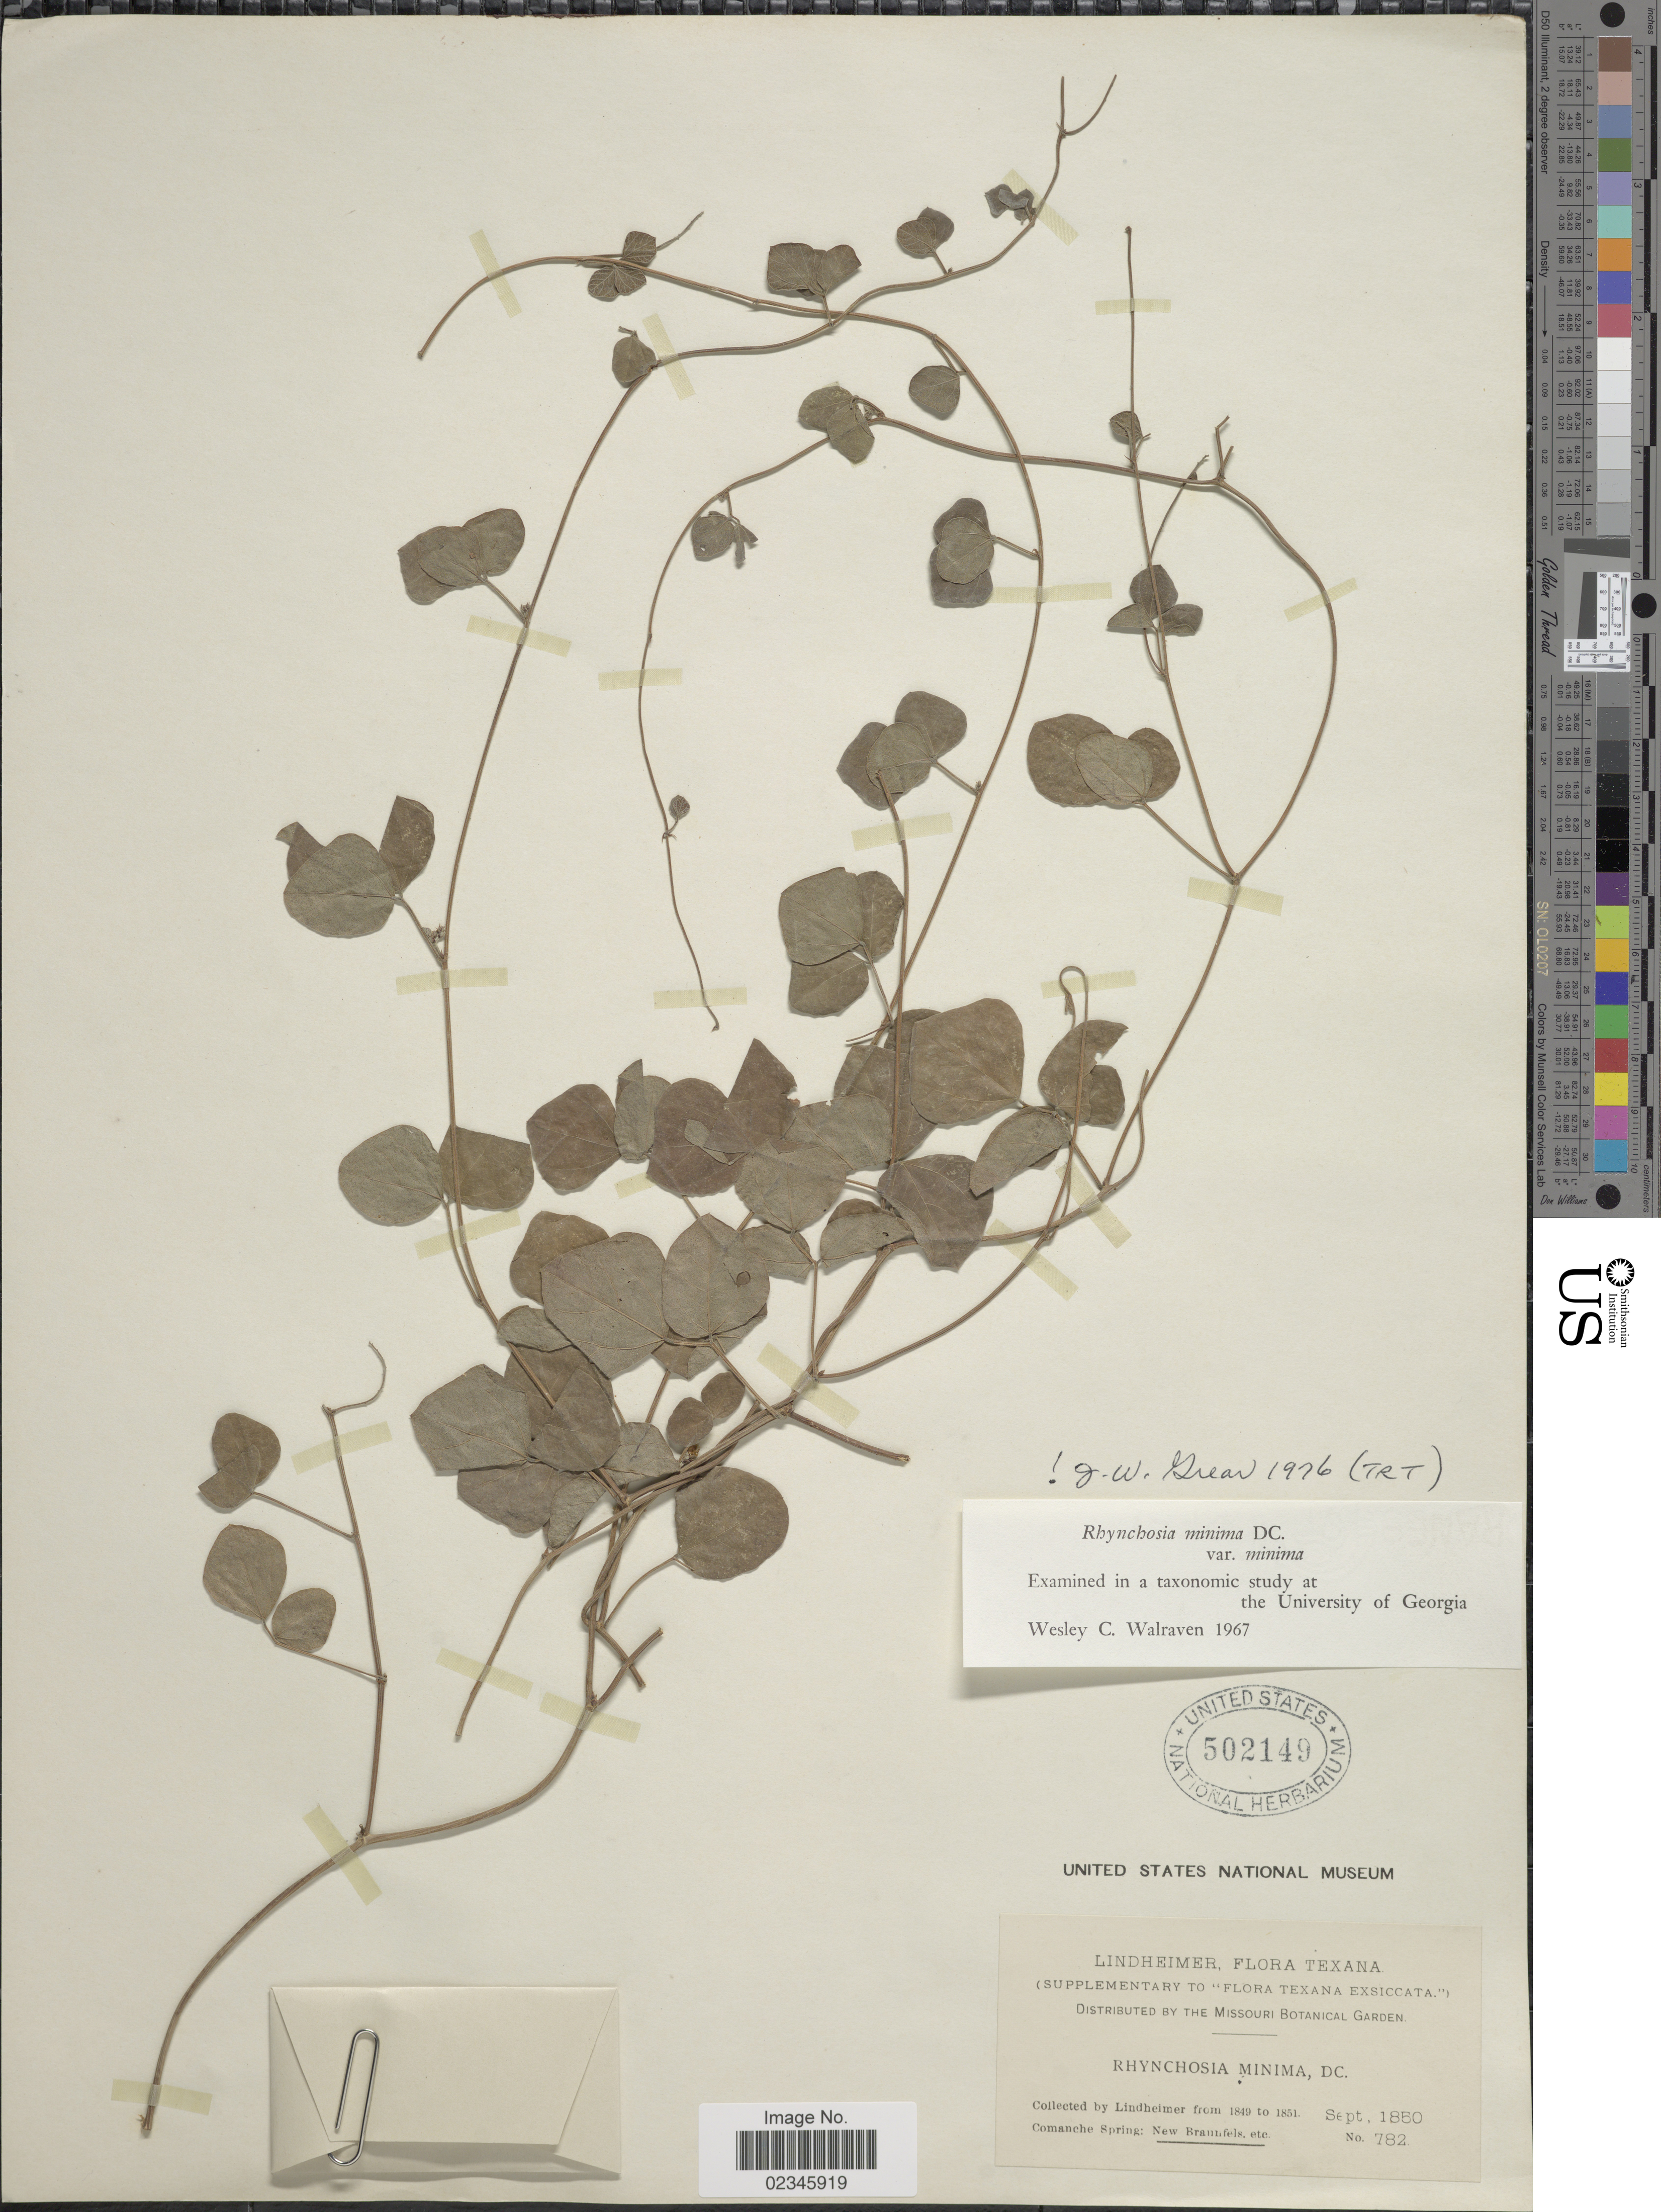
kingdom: Plantae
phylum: Tracheophyta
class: Magnoliopsida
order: Fabales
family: Fabaceae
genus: Rhynchosia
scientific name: Rhynchosia minima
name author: (L.) DC.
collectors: -. Lindheimer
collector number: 782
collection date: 1850-09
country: United States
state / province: Texas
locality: Comache Spring: New Braunfels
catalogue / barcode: US 502149